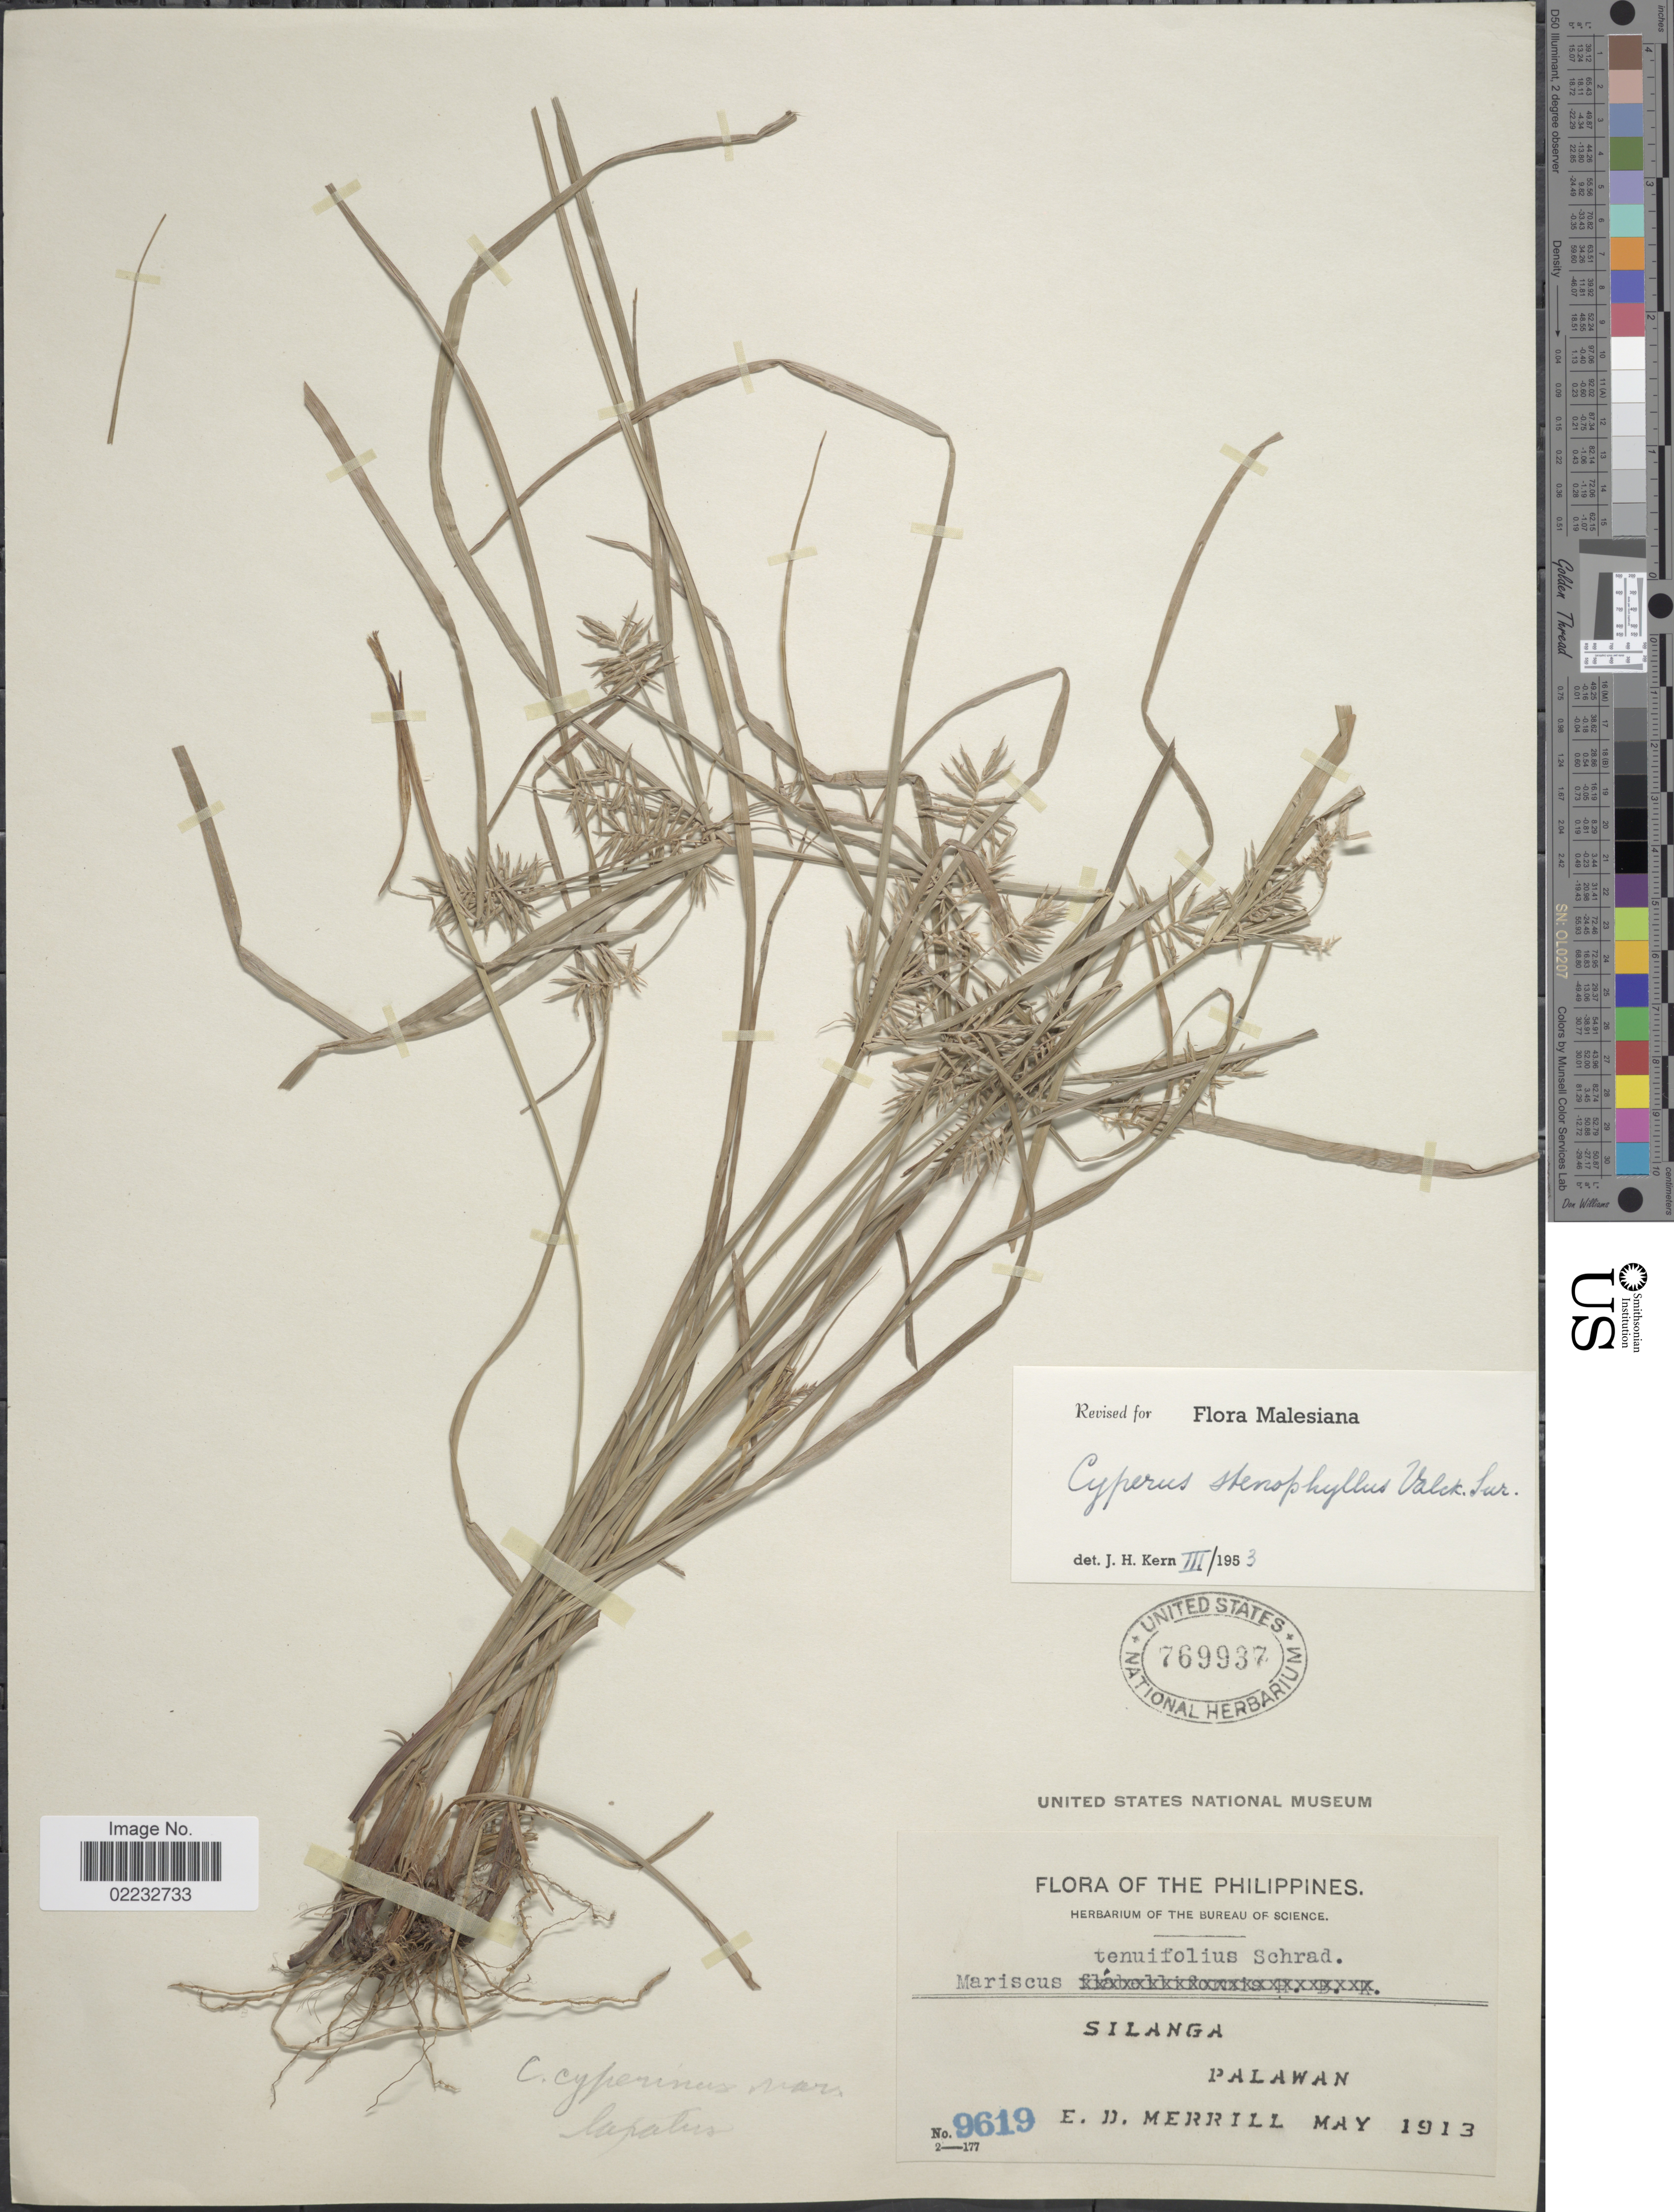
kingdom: Plantae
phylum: Tracheophyta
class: Liliopsida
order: Poales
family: Cyperaceae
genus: Cyperus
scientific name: Cyperus stenophyllus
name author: Valck. Sur.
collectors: E. D. Merrill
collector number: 9619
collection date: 1913-05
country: Philippines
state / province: Mimaropa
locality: Silanga, Palawan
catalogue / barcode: US 769937